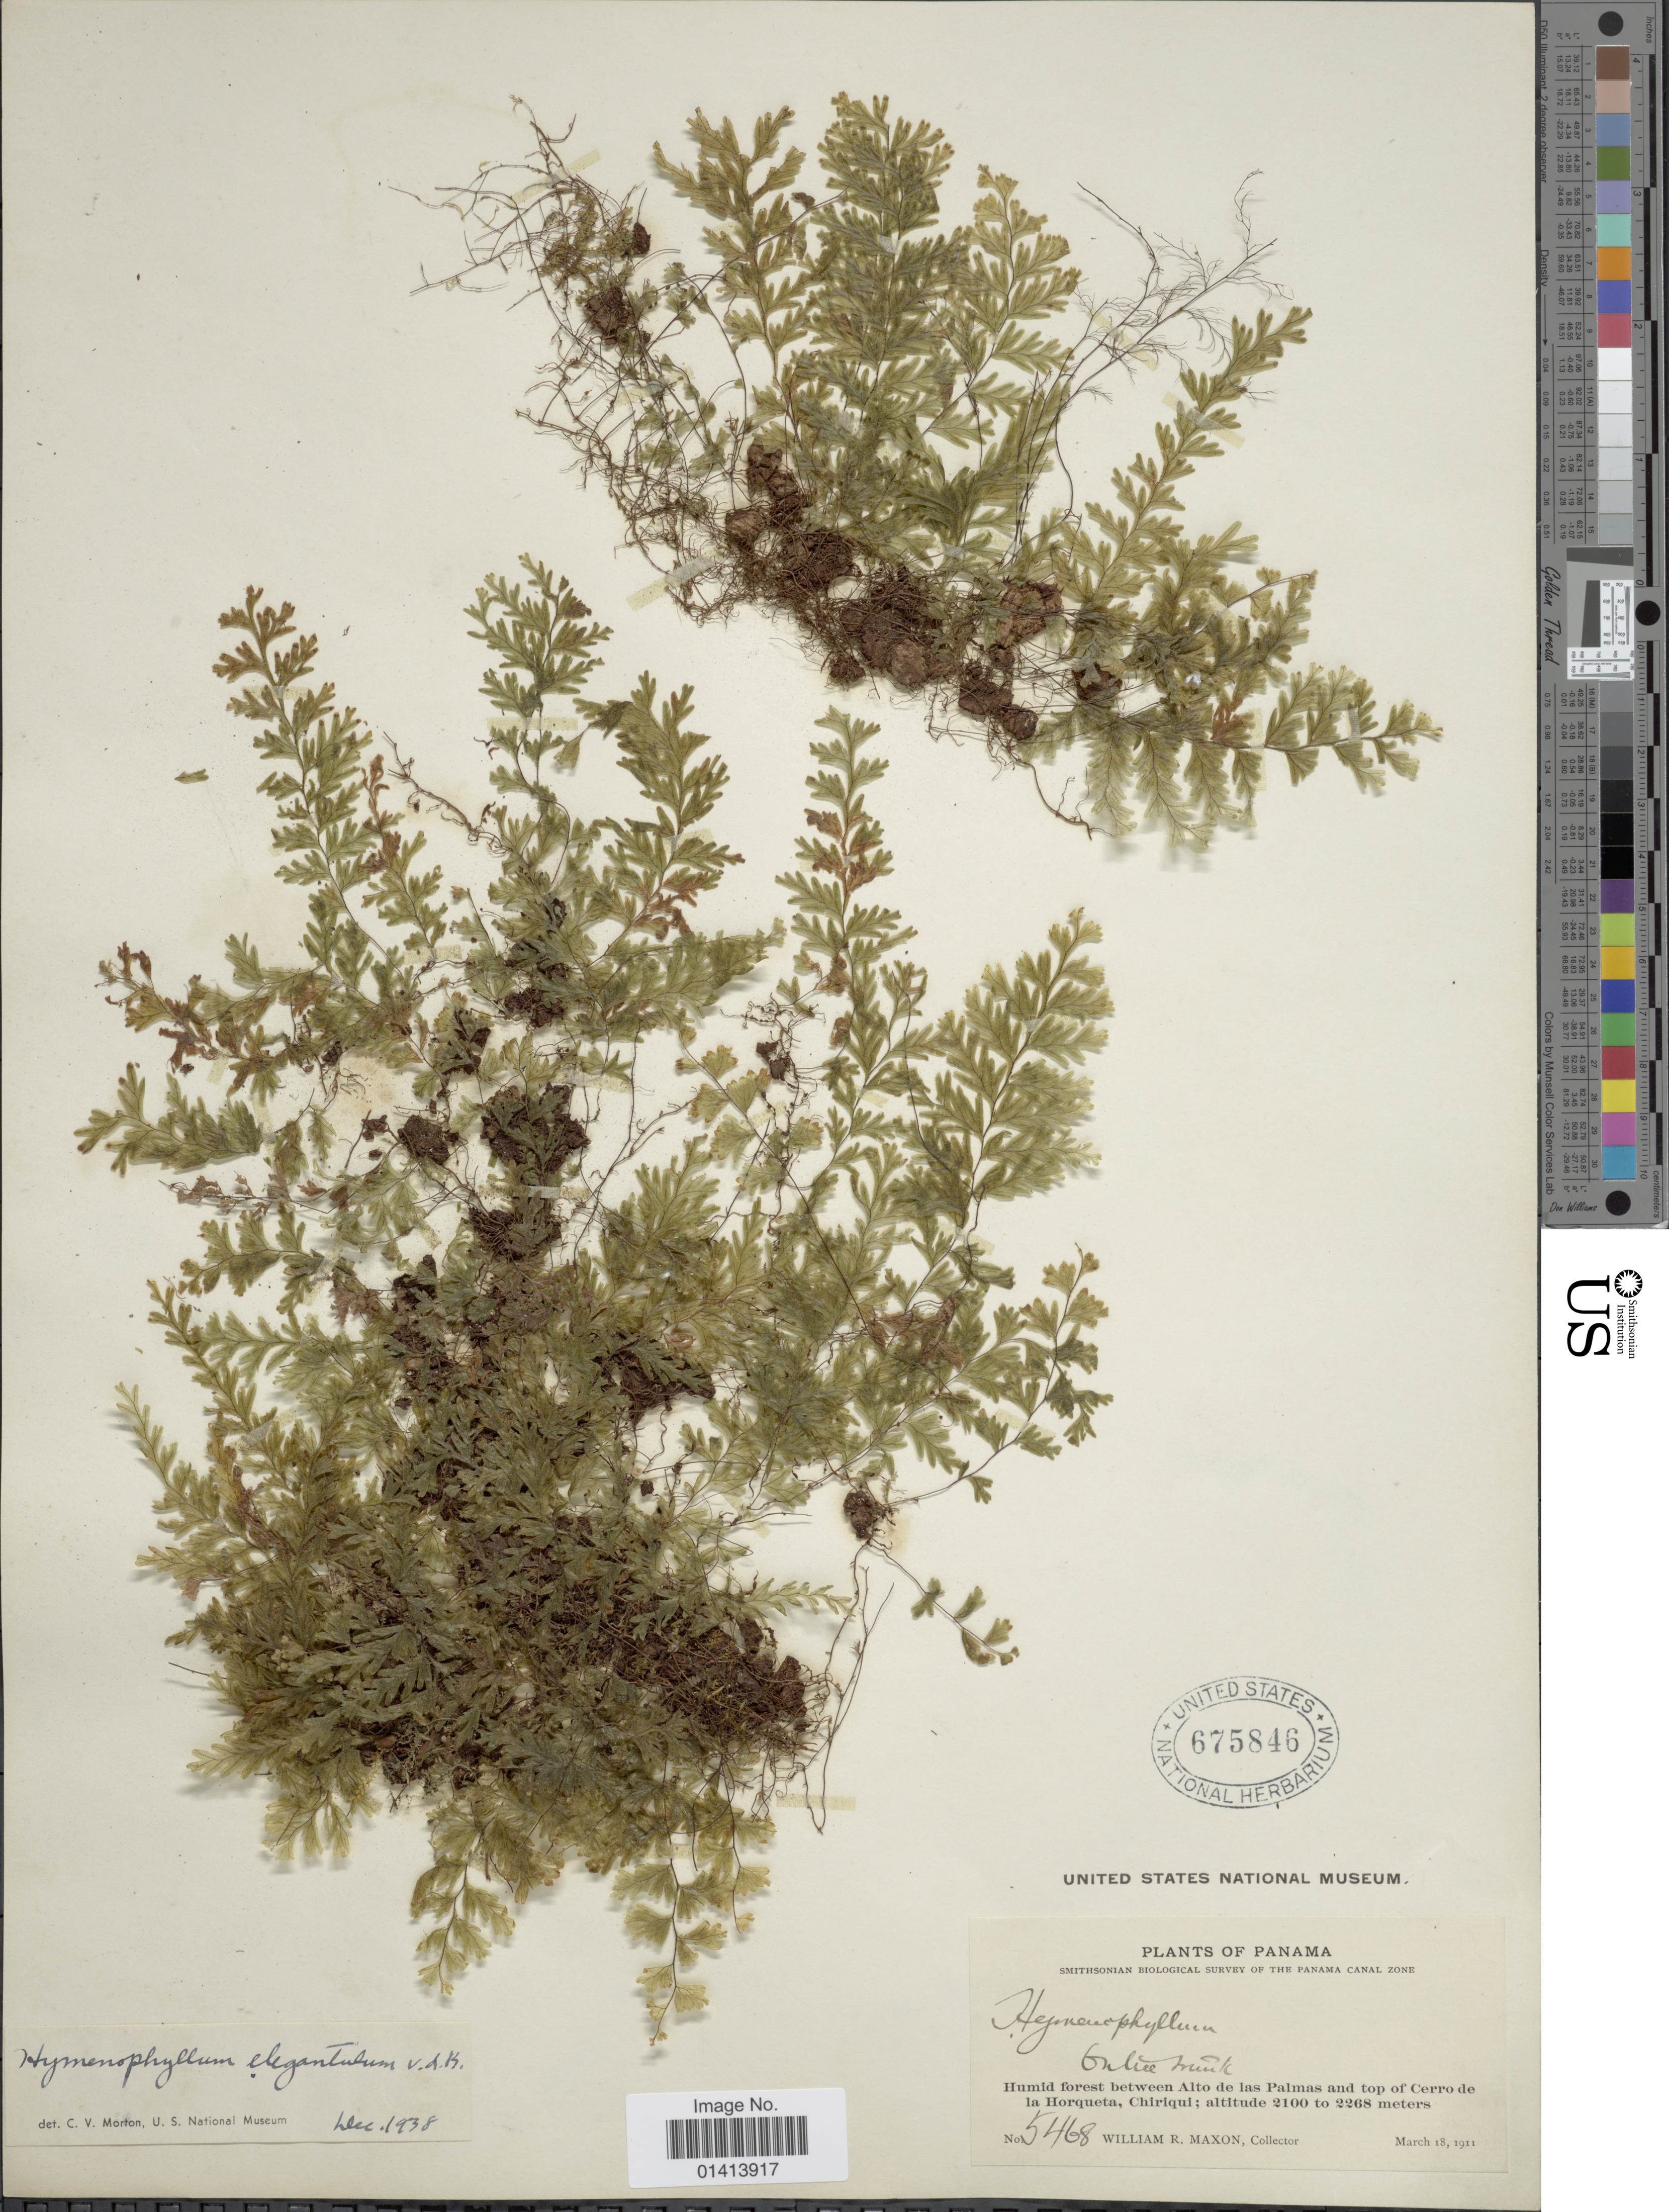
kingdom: Plantae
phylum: Tracheophyta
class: Polypodiopsida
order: Hymenophyllales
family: Hymenophyllaceae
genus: Hymenophyllum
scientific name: Hymenophyllum elegantulum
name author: Bosch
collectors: W. R. Maxon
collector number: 5468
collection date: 1911-03-18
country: Panama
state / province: Chiriqui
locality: Humid forest between Alto de las Palmas and top of Cerro de la Horqueta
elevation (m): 2100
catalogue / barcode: US 675846